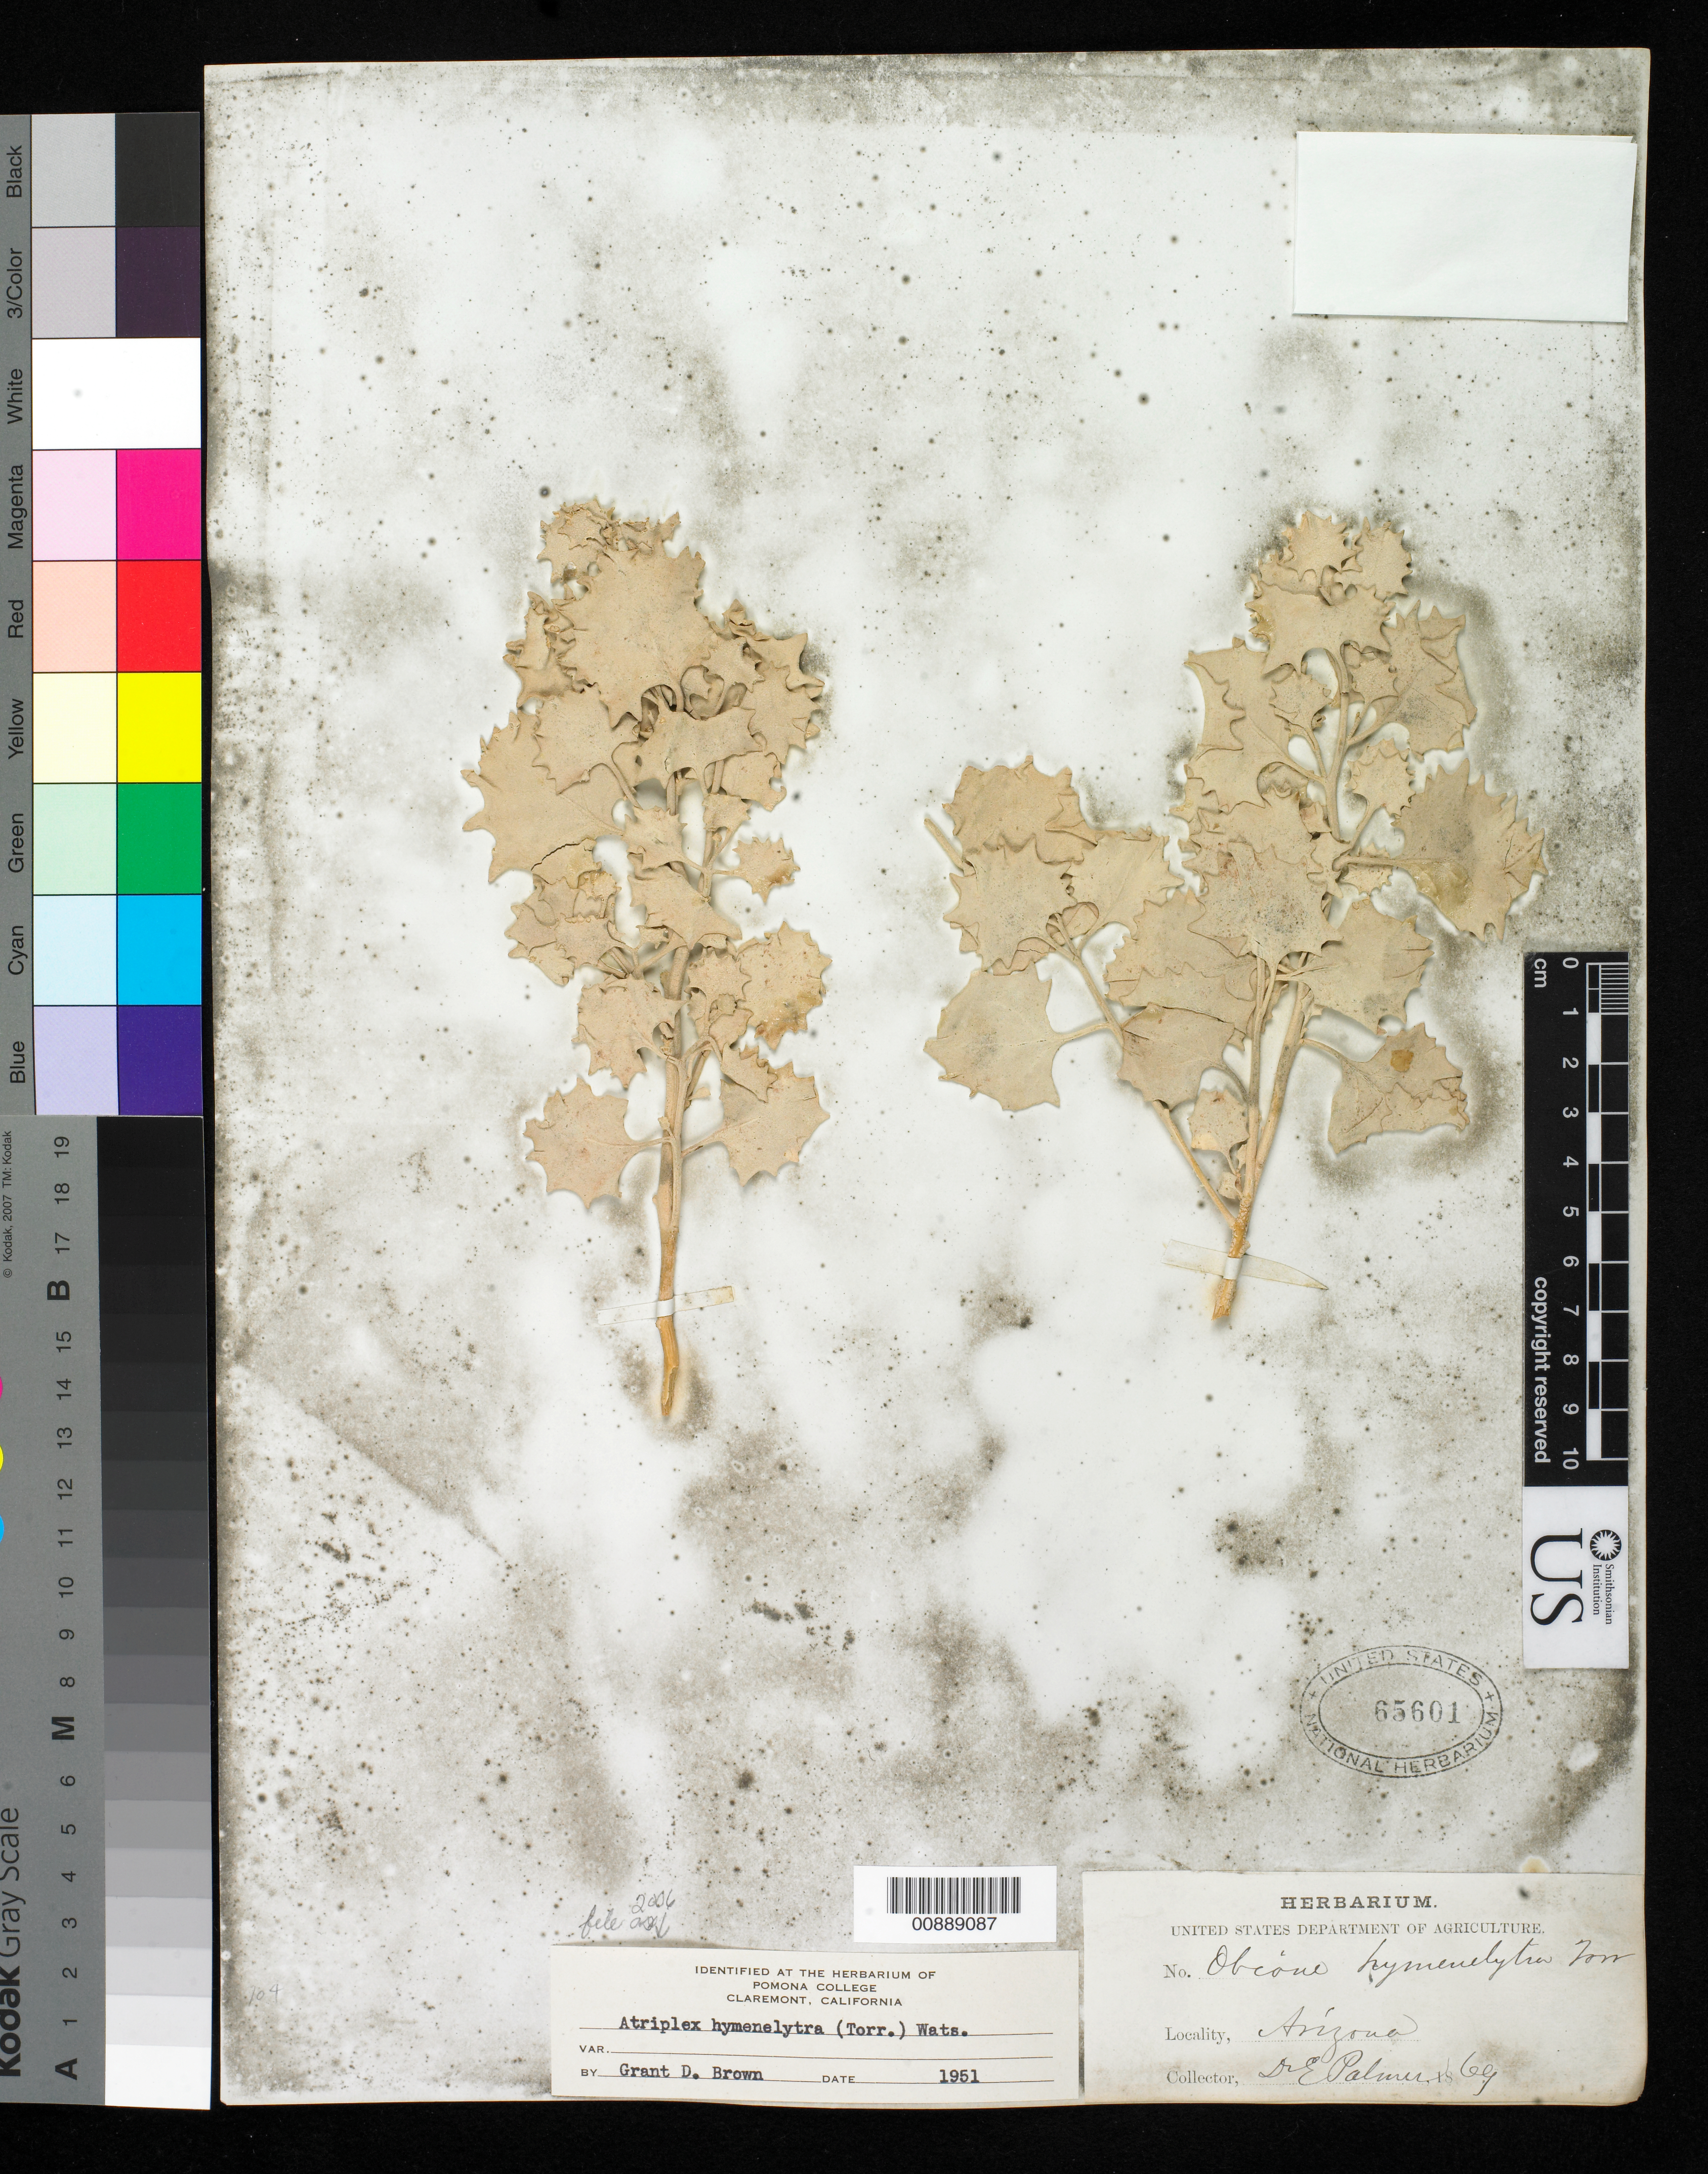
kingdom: Plantae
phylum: Tracheophyta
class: Magnoliopsida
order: Caryophyllales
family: Amaranthaceae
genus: Atriplex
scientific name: Atriplex hymenelytra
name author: (Torr.) S. Watson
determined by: Brown, G. D.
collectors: E. Palmer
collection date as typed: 1869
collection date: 1869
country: United States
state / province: Arizona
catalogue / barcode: US 65601